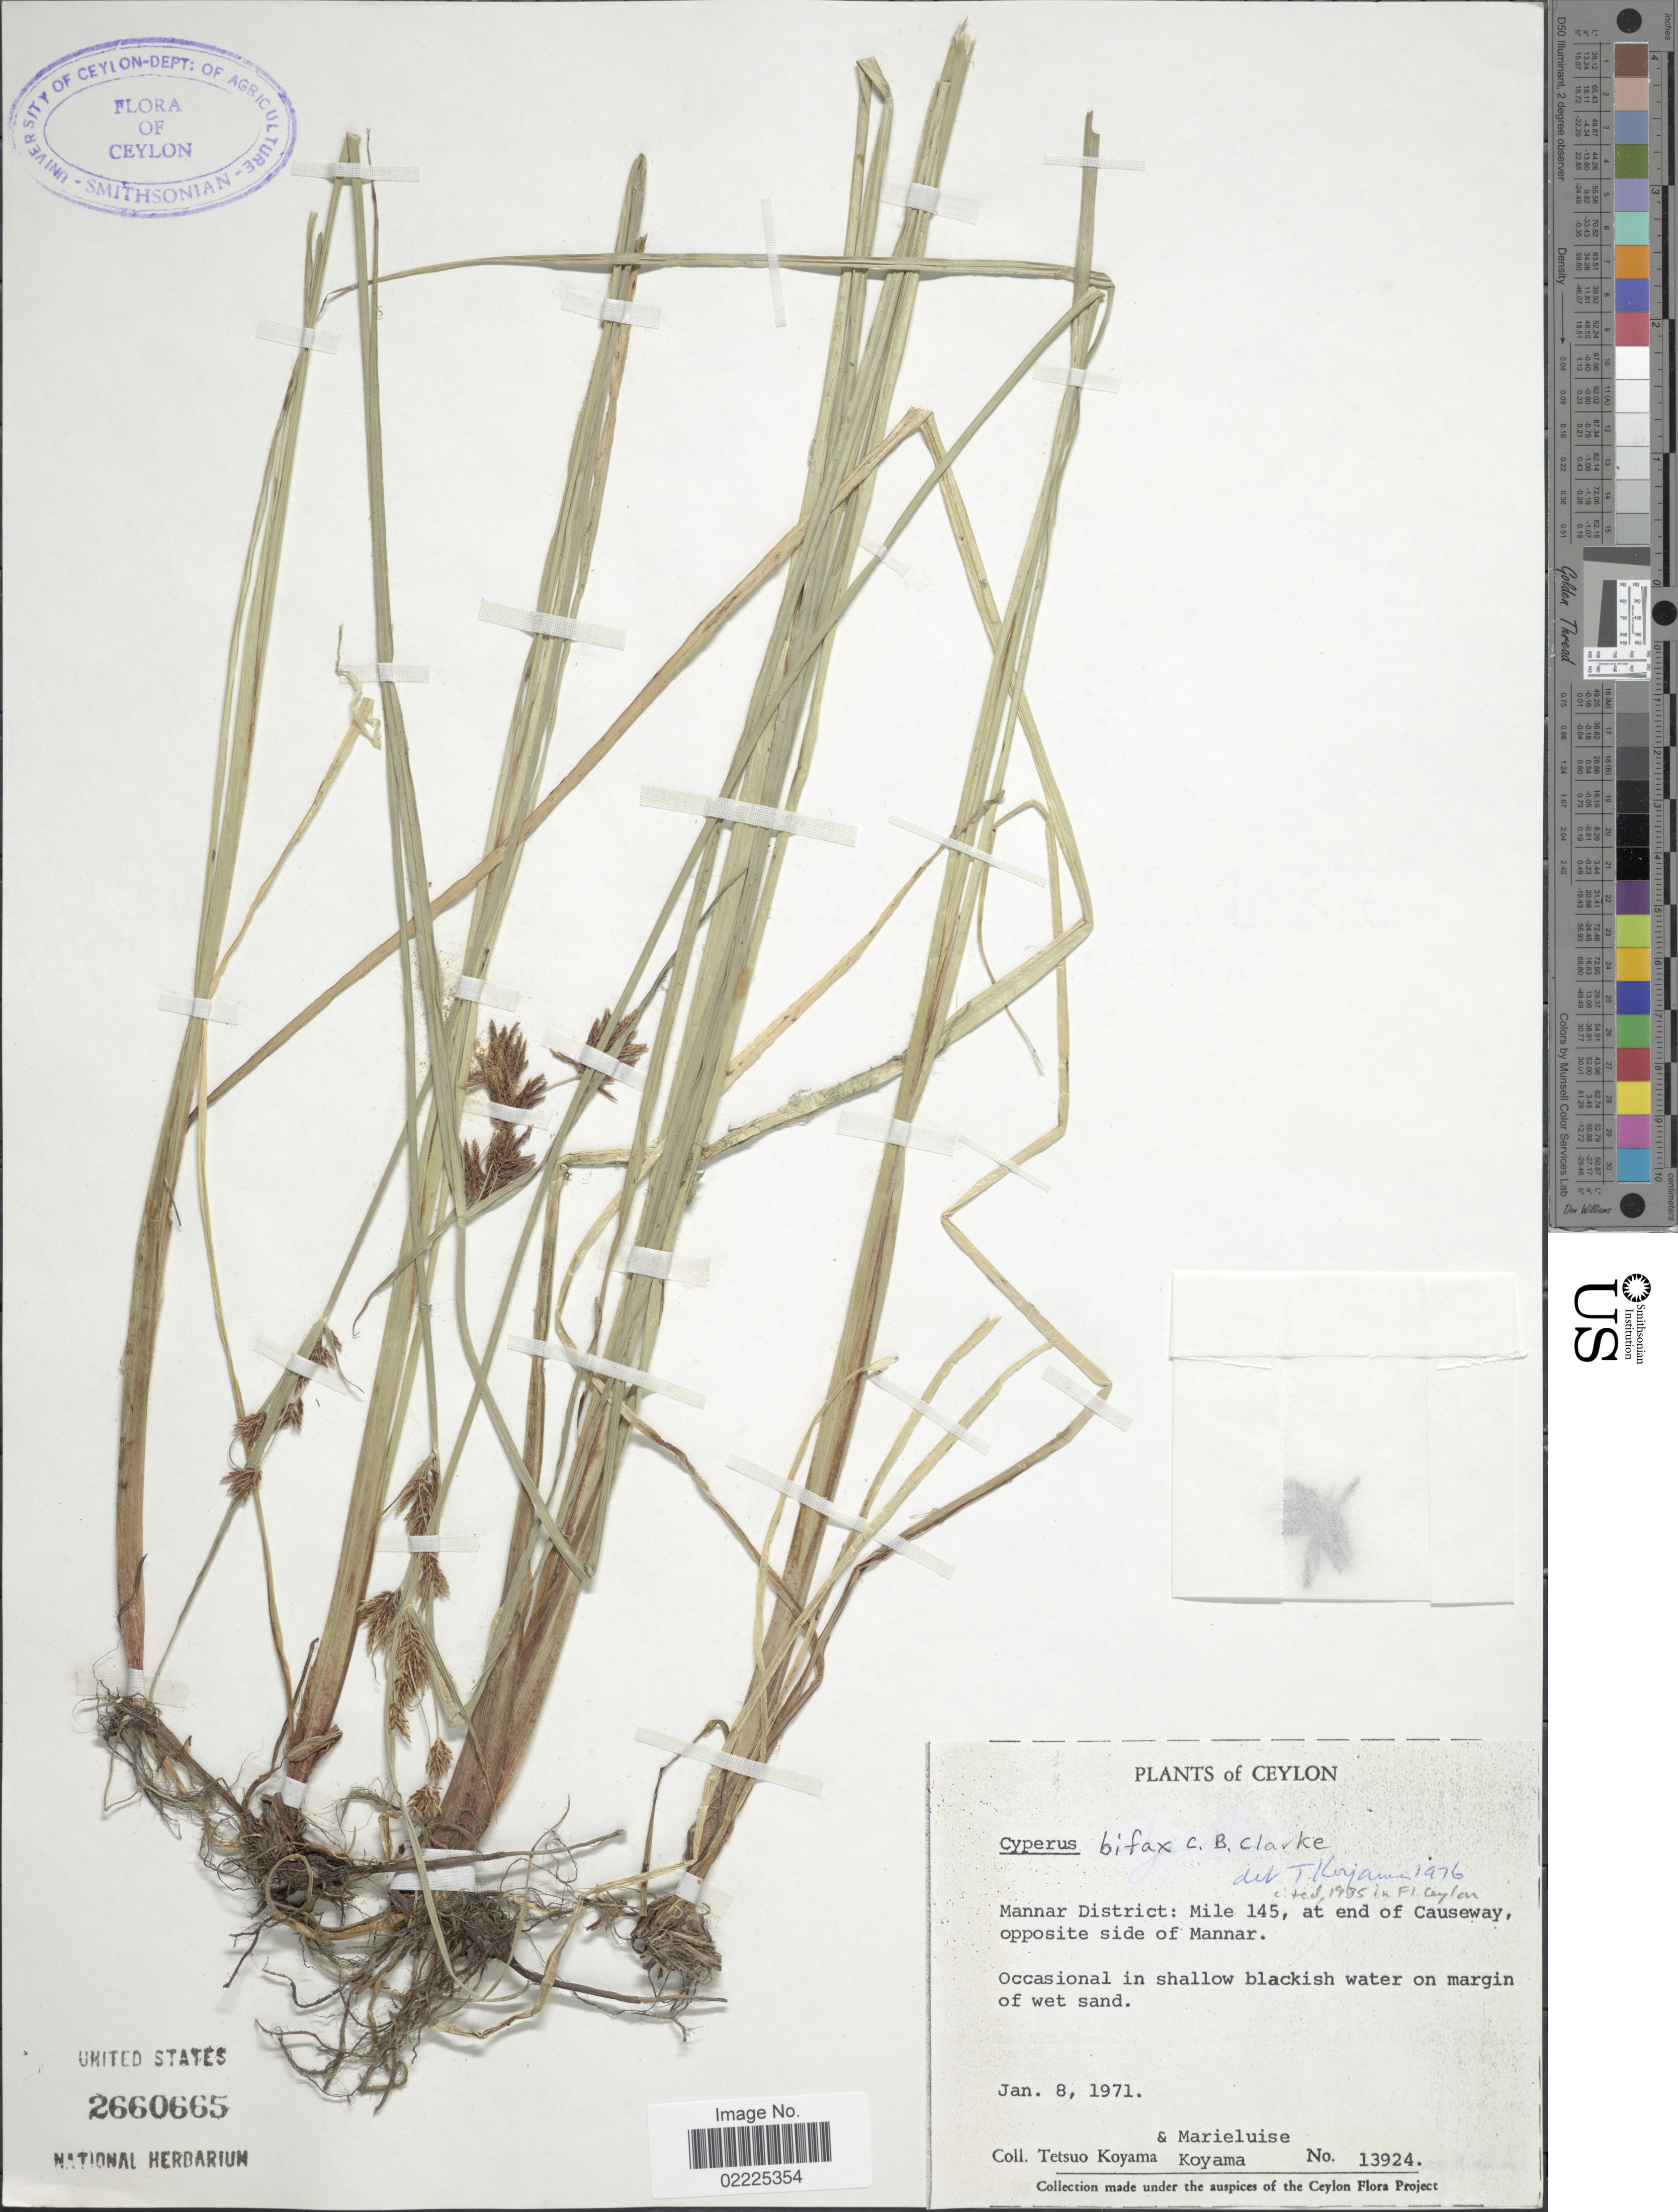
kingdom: Plantae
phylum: Tracheophyta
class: Liliopsida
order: Poales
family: Cyperaceae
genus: Cyperus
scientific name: Cyperus bifax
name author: C.B. Clarke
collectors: T. Koyama & M. Koyama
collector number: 13924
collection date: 1971-01-08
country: Sri Lanka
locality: Ceylon, Mannar District: Mile 145, at end of Causeway, opposite side of Mannar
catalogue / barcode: US 2660665